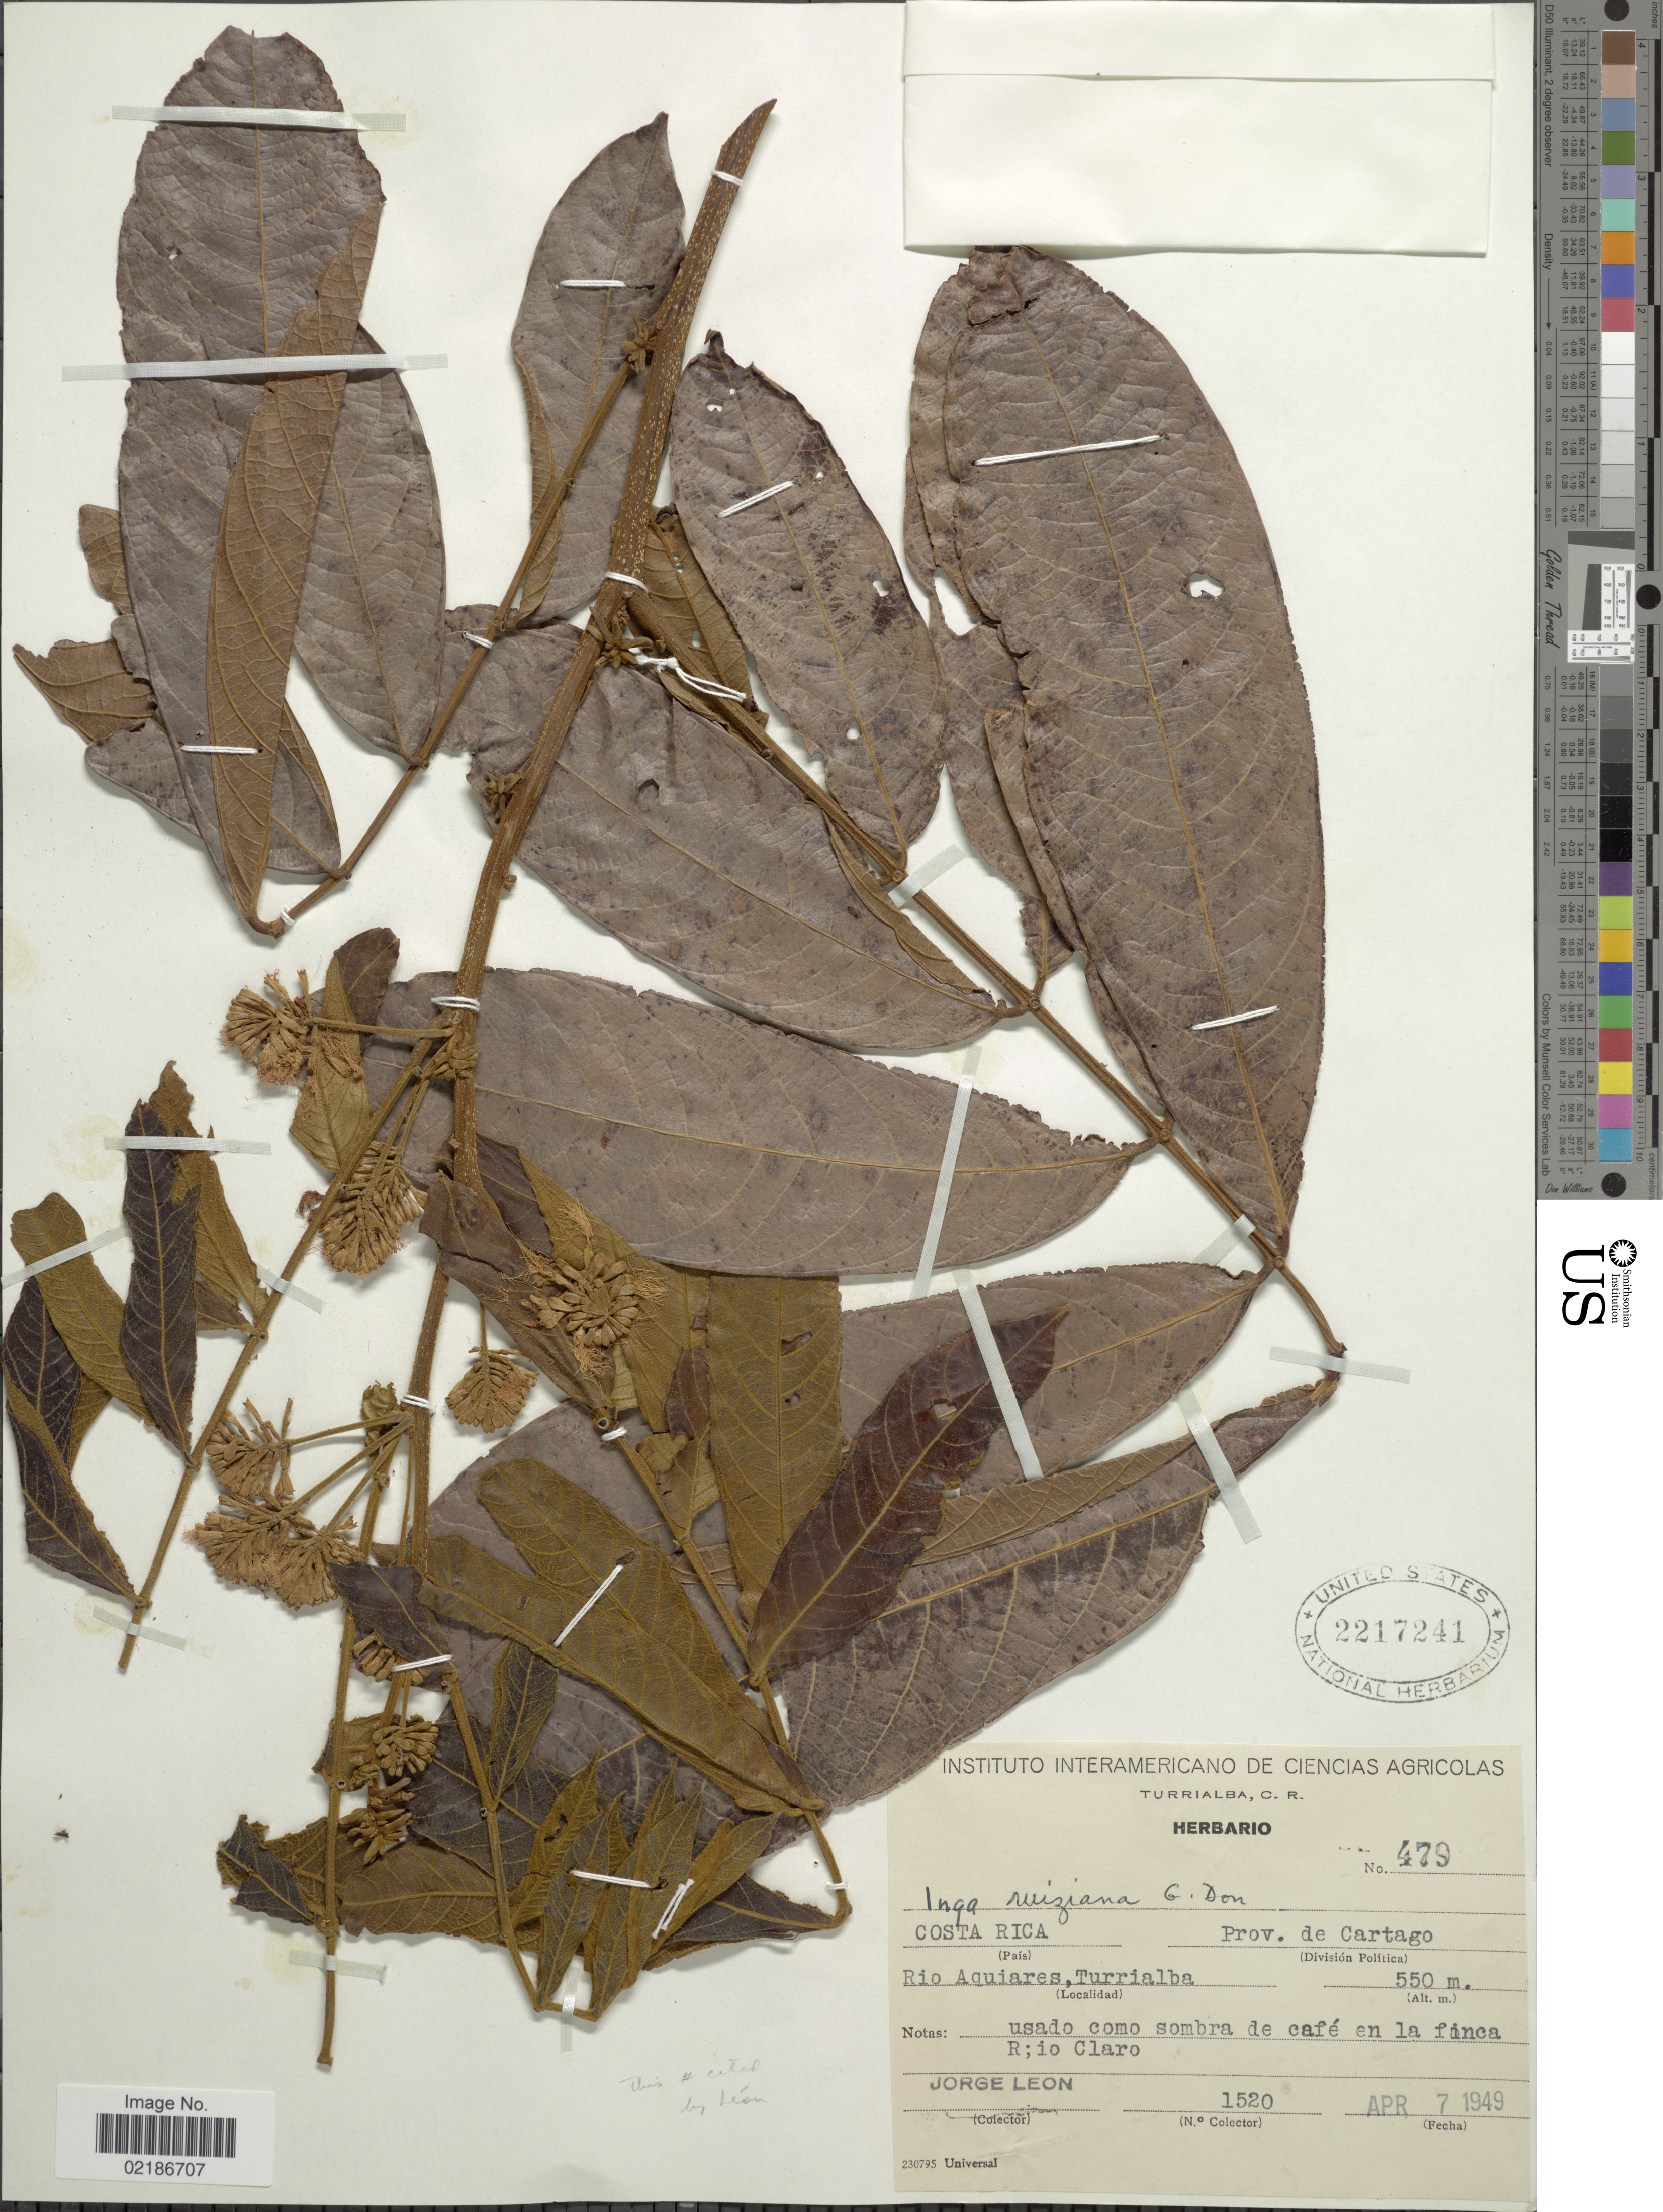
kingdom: Plantae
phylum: Tracheophyta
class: Magnoliopsida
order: Fabales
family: Fabaceae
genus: Inga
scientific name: Inga ruiziana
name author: G. Don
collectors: J. León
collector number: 1520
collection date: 1949-04-07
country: Costa Rica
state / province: Cartago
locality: Rio Aquiares, Turrialba, en la finca Rio Claro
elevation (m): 550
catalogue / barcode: US 2217241